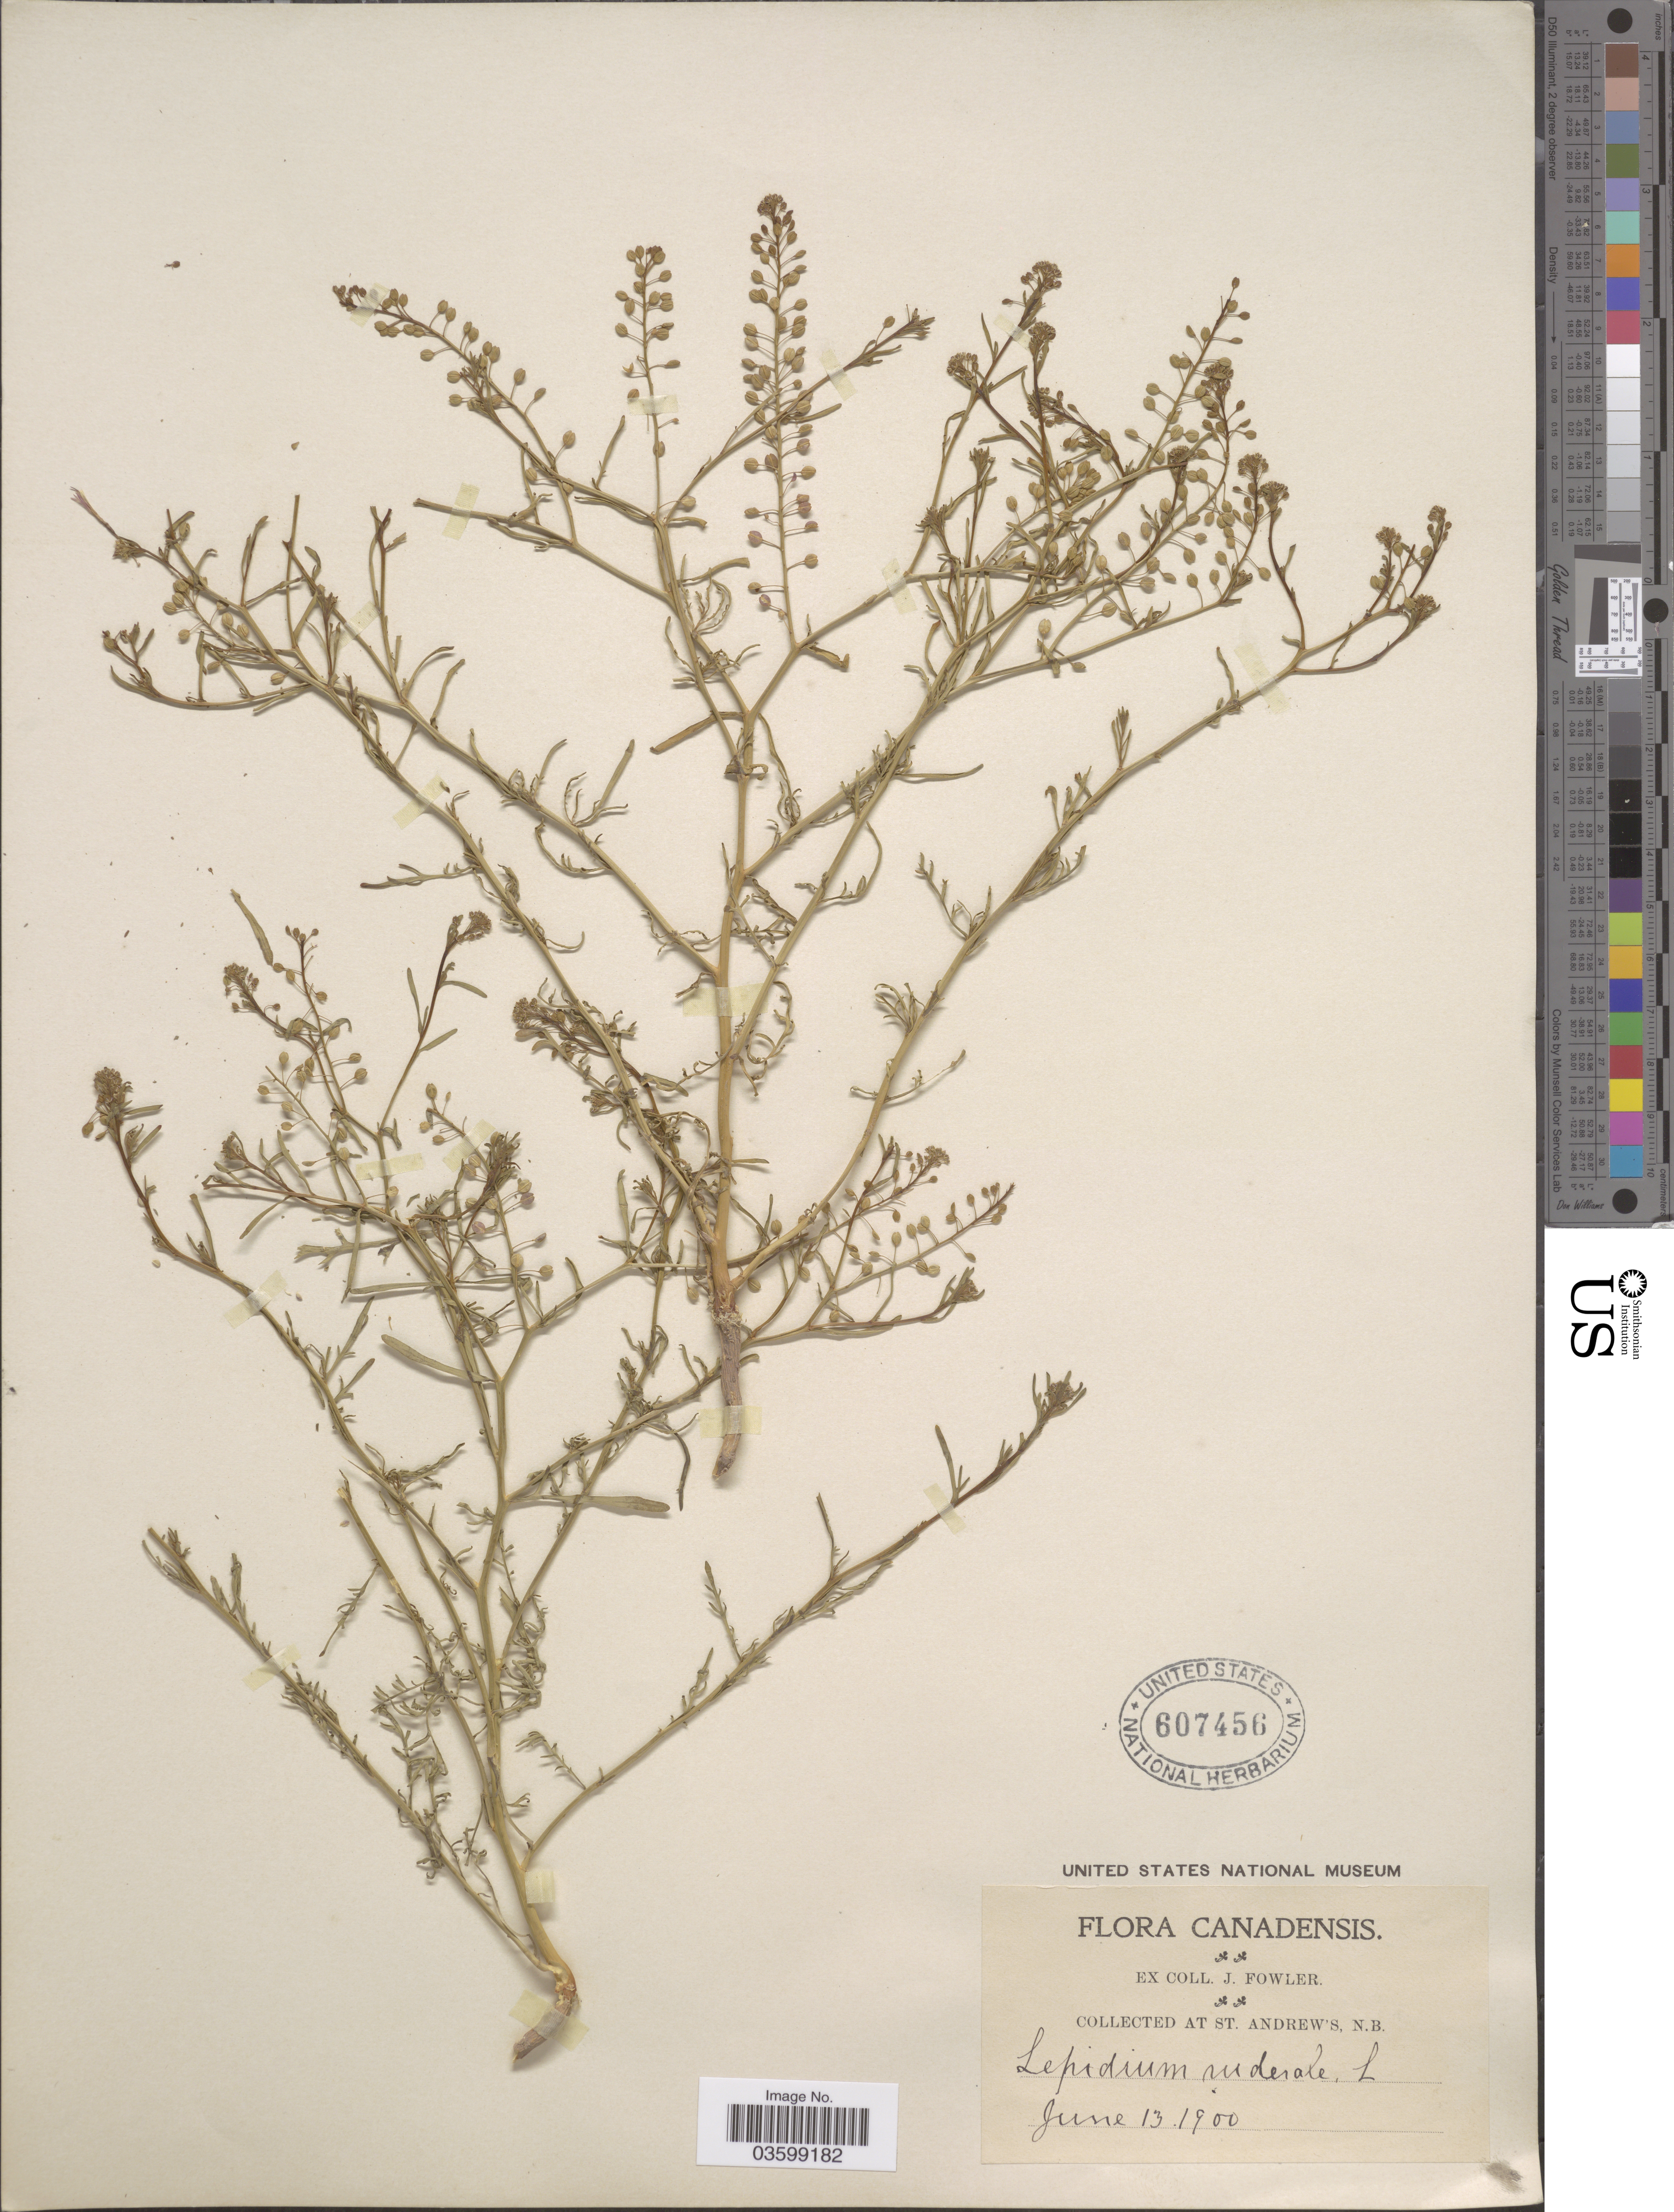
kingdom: Plantae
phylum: Tracheophyta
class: Magnoliopsida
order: Brassicales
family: Brassicaceae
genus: Lepidium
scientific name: Lepidium ruderale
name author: Burm. f.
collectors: J. Fowler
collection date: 1900-06-13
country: Canada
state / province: New Brunswick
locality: St. Andrews.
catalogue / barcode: US 607456